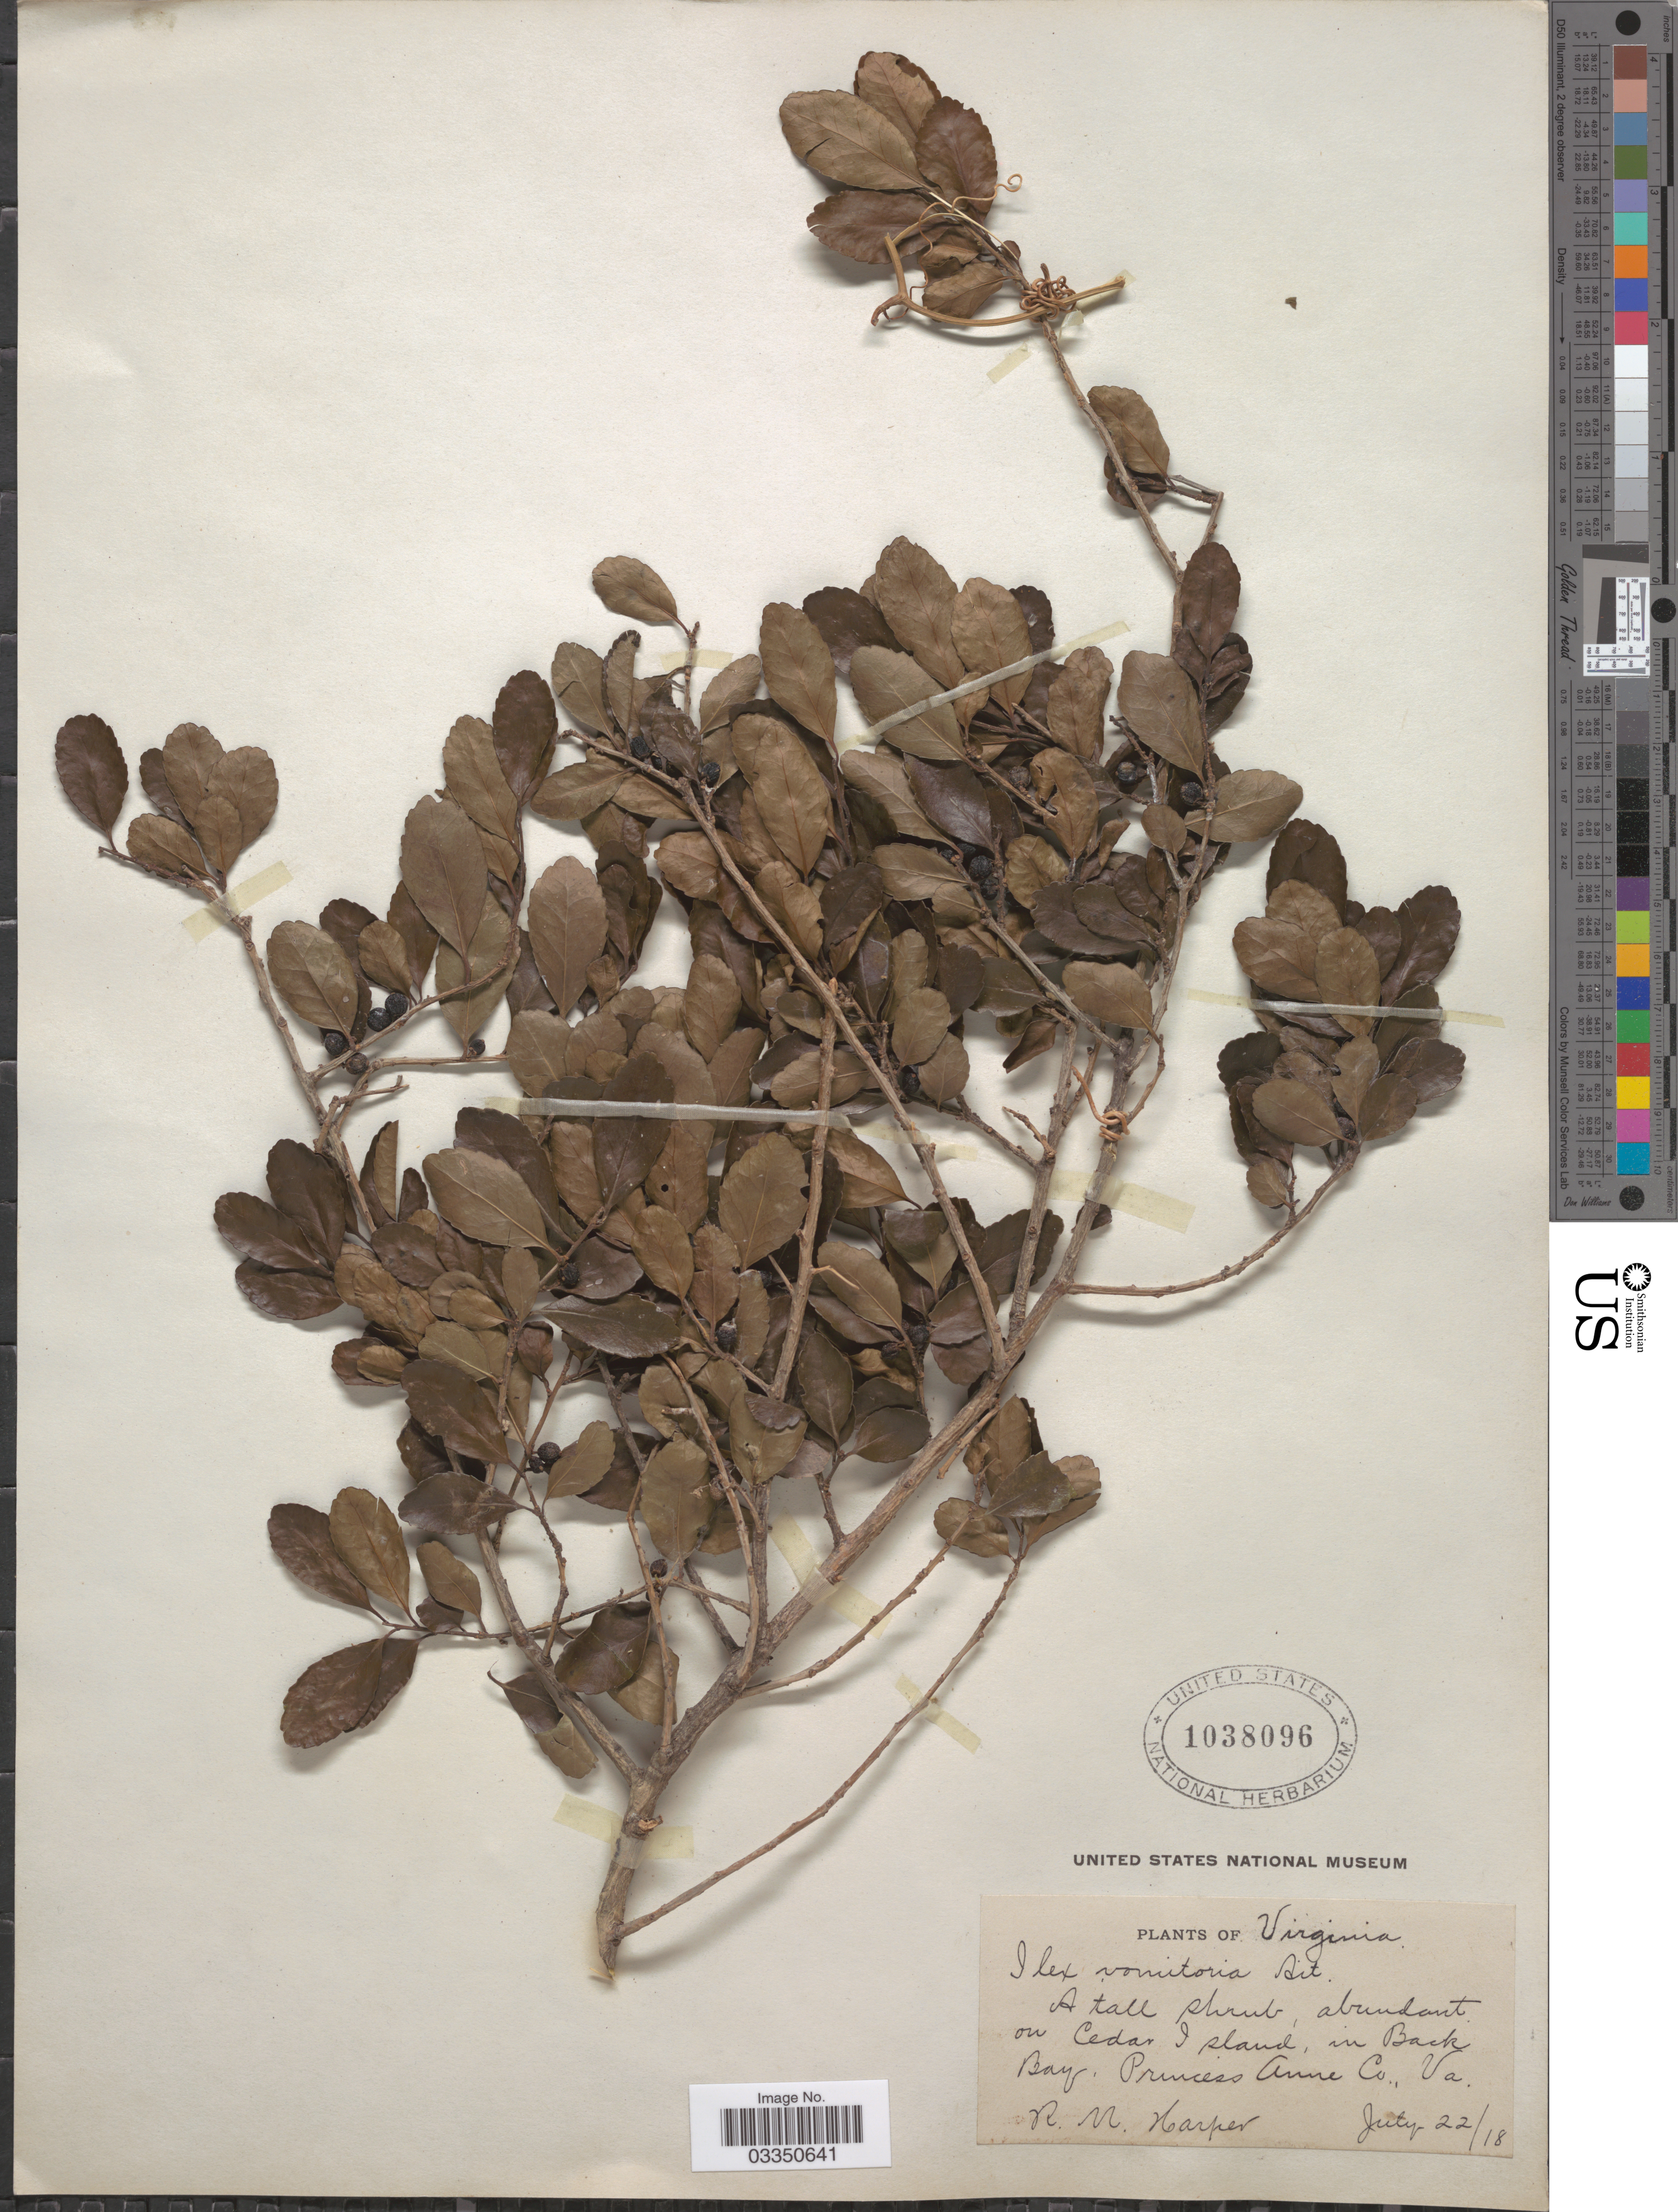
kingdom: Plantae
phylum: Tracheophyta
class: Magnoliopsida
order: Aquifoliales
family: Aquifoliaceae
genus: Ilex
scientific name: Ilex vomitoria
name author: Aiton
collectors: R. Harper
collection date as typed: Transcribed d/m/y: 22/7/18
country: United States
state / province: Virginia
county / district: City of Virginia Beach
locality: Abundant on Cedar Island, in Back Bay, Princess Anne Co. (=historic county name)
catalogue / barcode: US 1038096